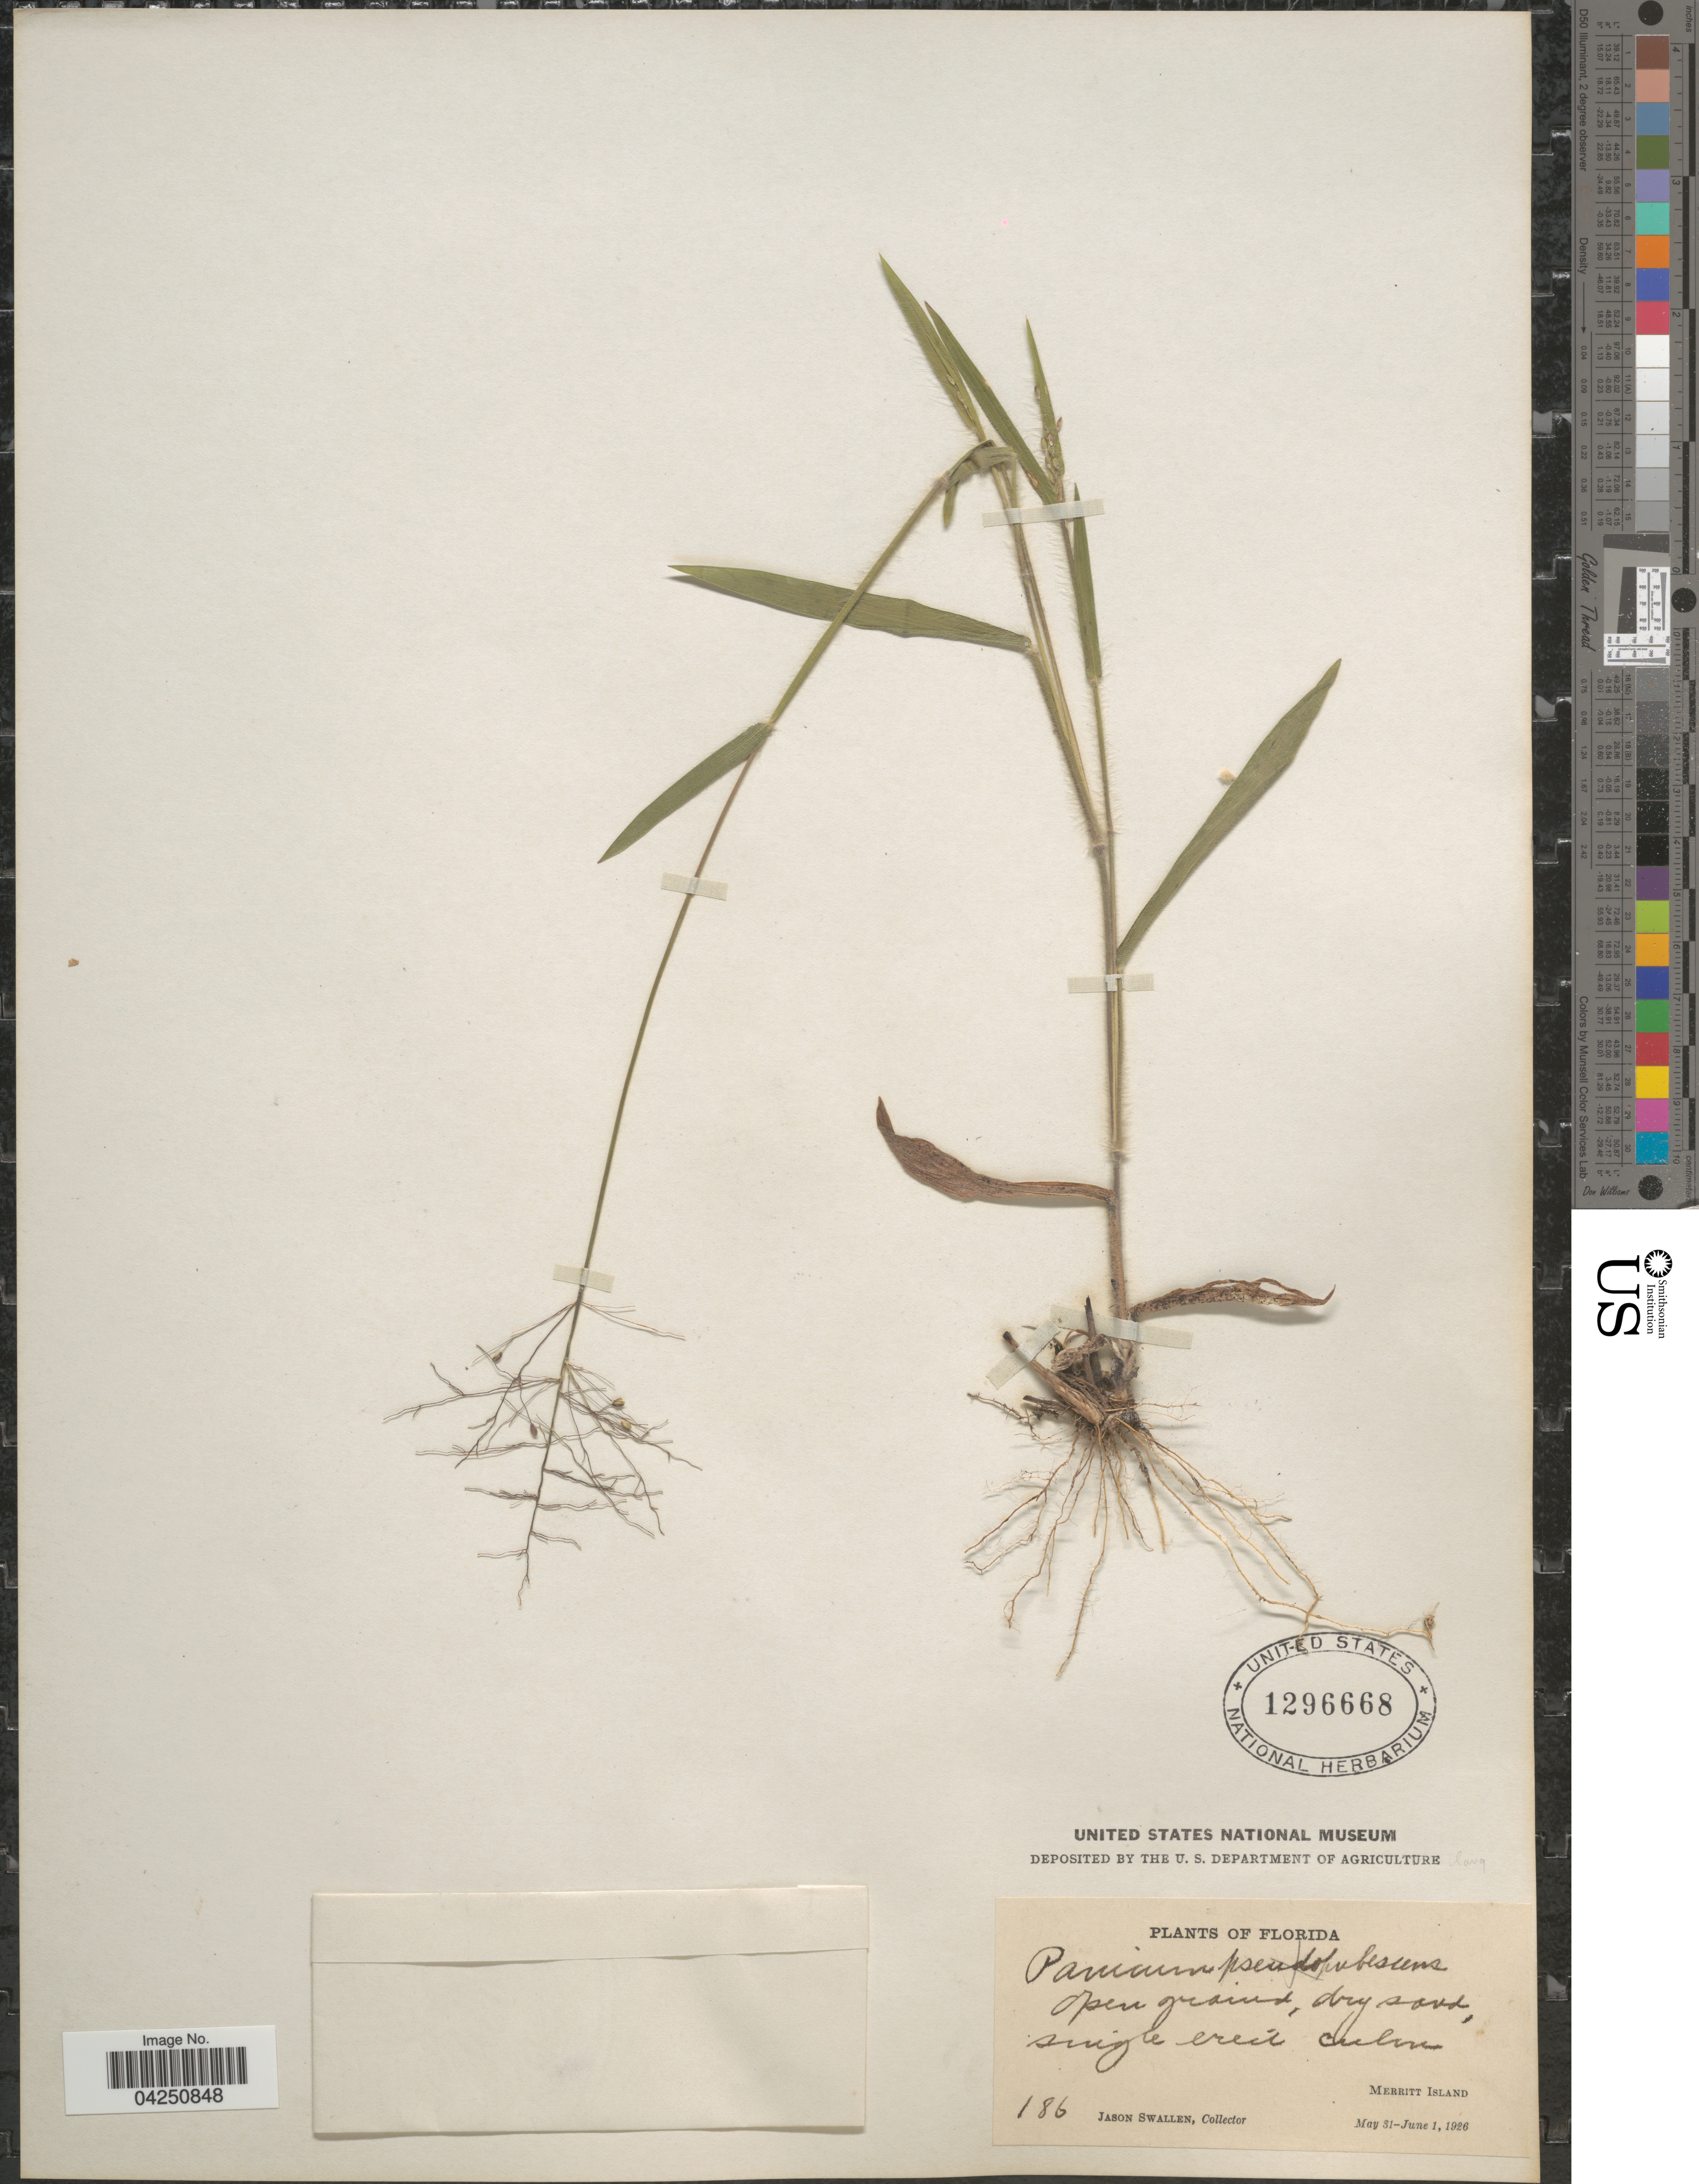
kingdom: Plantae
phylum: Tracheophyta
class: Liliopsida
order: Poales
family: Poaceae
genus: Dichanthelium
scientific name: Dichanthelium acuminatum var. acuminatum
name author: (Sw.) Gould & C.A. Clark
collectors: J. R. Swallen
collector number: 186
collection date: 1926-05-31/1926-06-01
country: United States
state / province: Florida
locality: Merritt Island.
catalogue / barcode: US 1296668